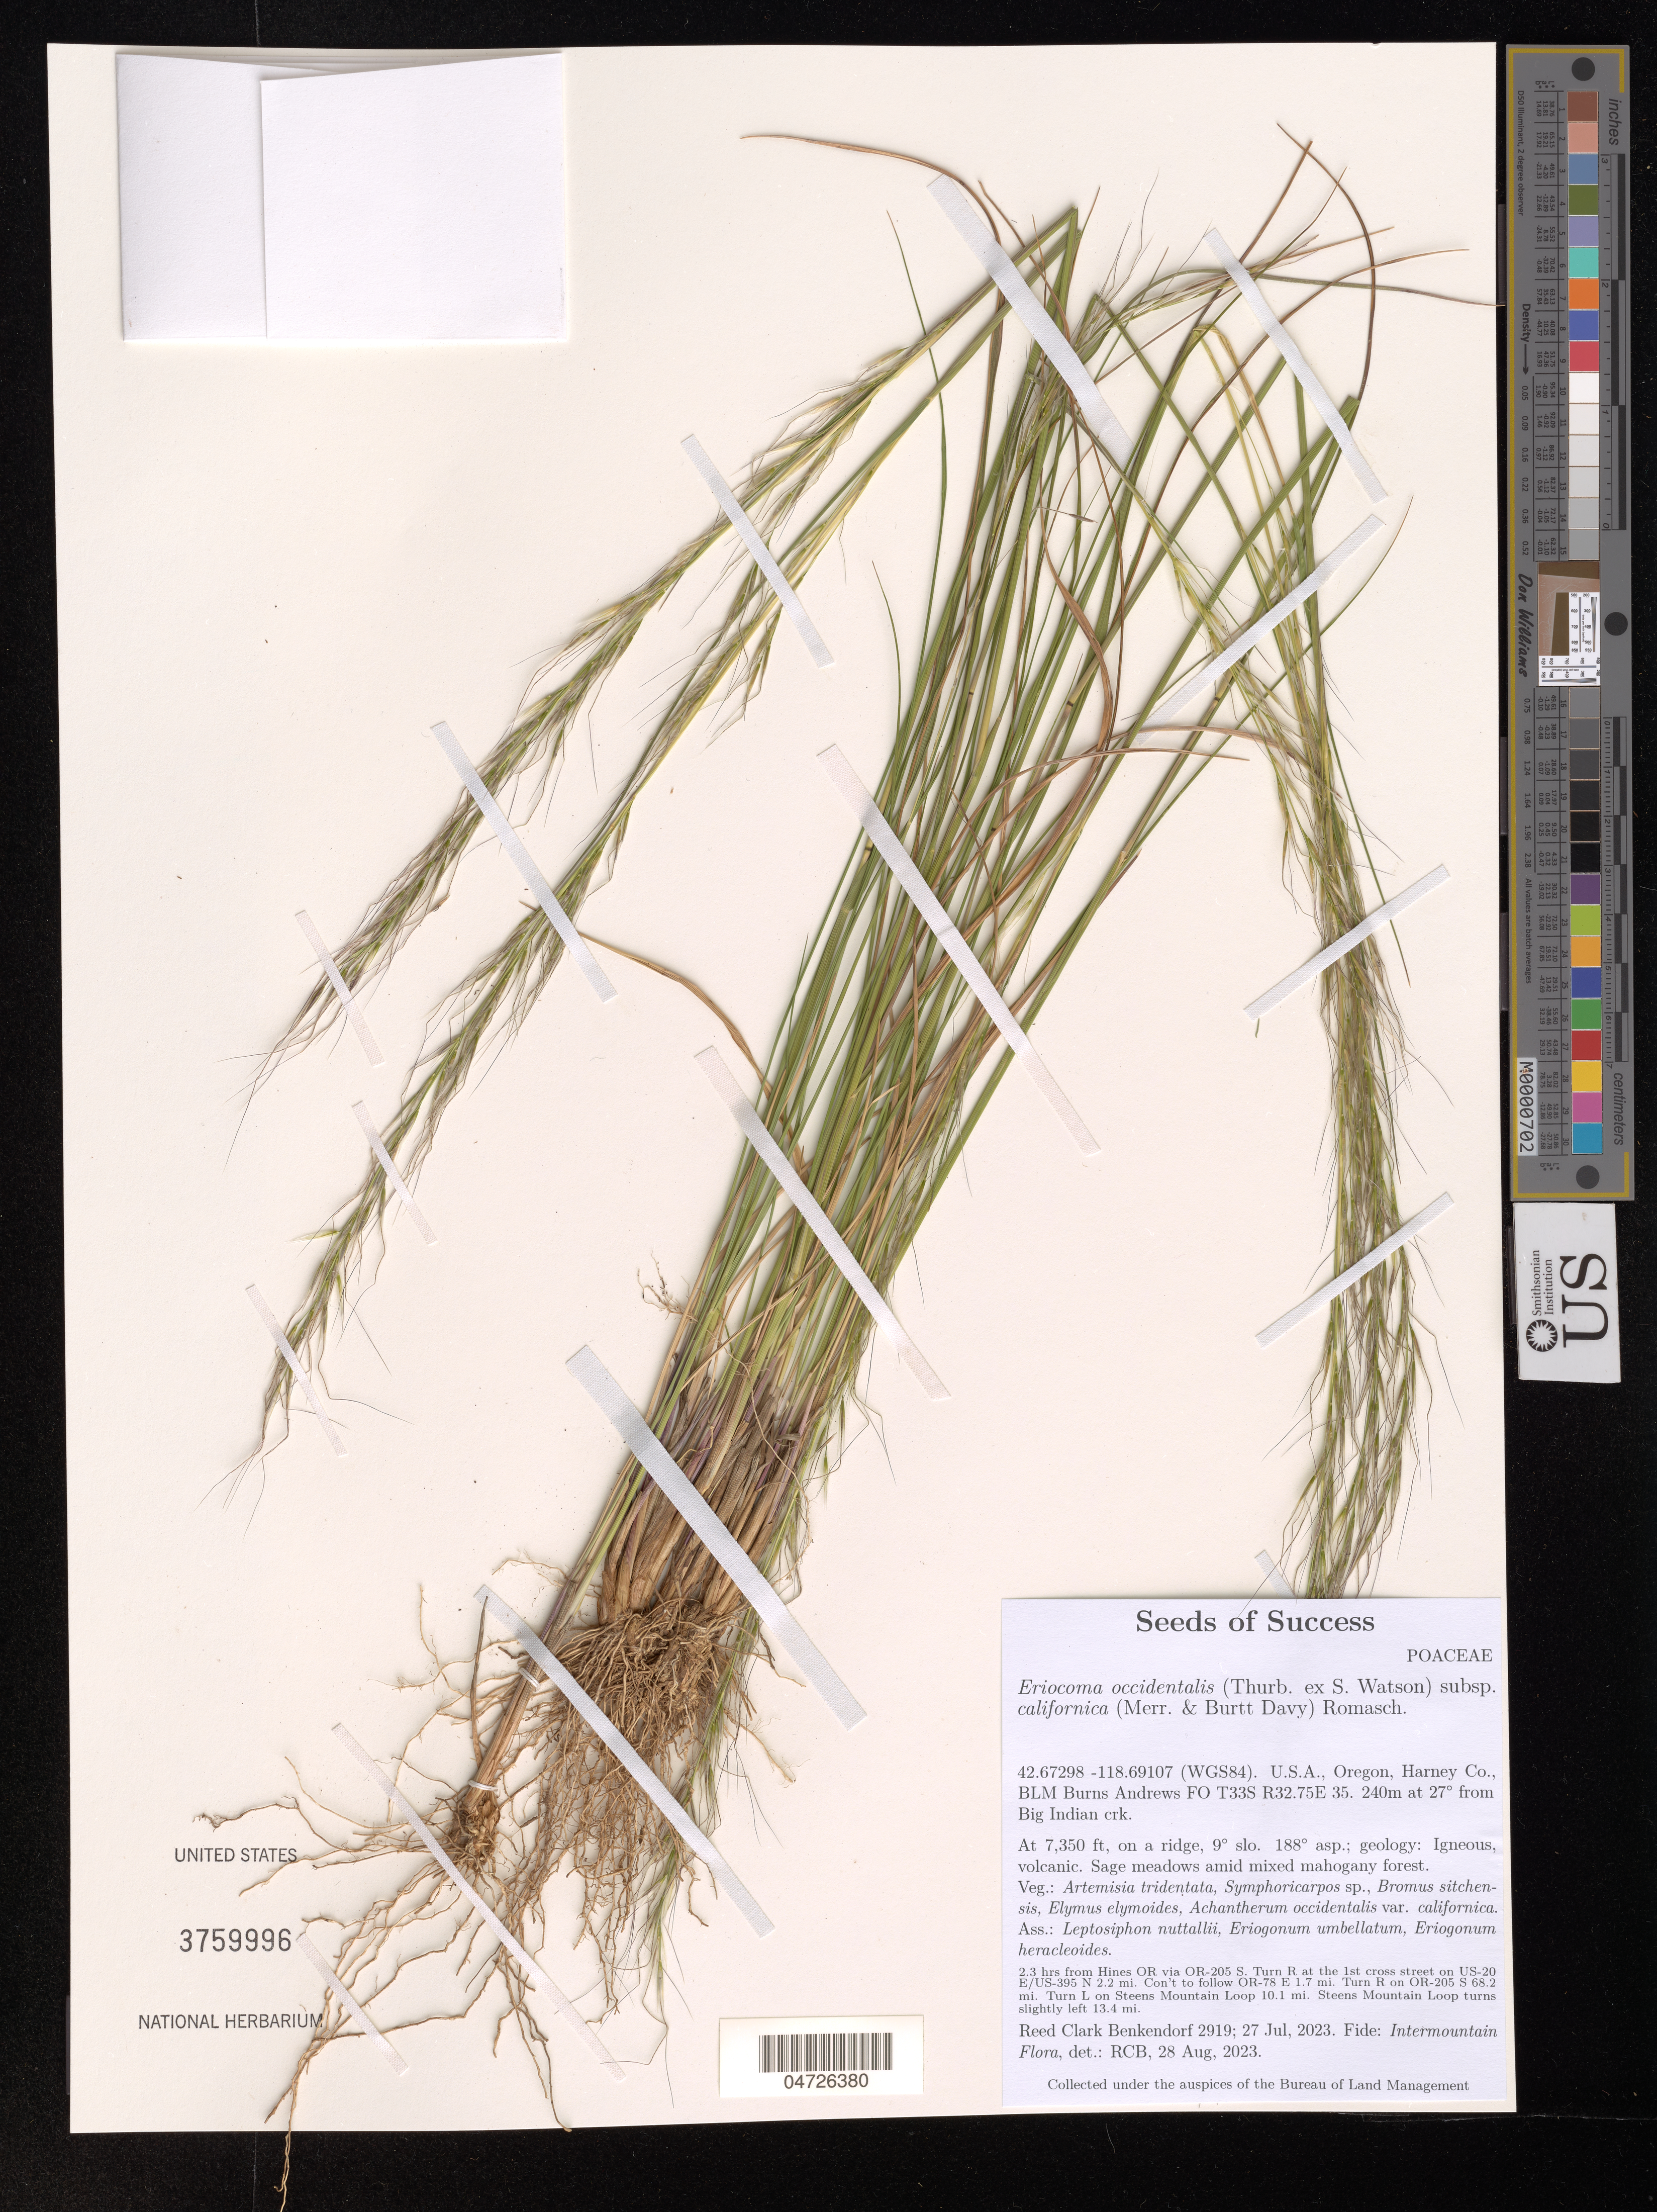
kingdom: Plantae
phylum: Tracheophyta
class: Liliopsida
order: Poales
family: Poaceae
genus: Eriocoma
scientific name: Eriocoma occidentalis subsp. californica ined.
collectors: R. Benkendorf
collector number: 2919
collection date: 2023-07-27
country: United States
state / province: Oregon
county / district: Harney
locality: (WGS84). Harney Co., BLM Burns Andrews FO T33S R32.75E 35. 240M at 27° from Big Indian crk. On a ridge, 9° slo. 188° asp. 2.3 hrs from Hines OR via OR-205 S. Turn T at the 1st cross street on US-20 E/US-395 N 2.2 mi. Con't to follow OR-78 E 1.7 mi. Turn R on OR-205 S 68.2 mi. Turn L on Steens Mountain Loop 10.1mi. Steens Mountain Loop Turns slightly left 13.4 mi.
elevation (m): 2240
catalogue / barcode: US 3759996